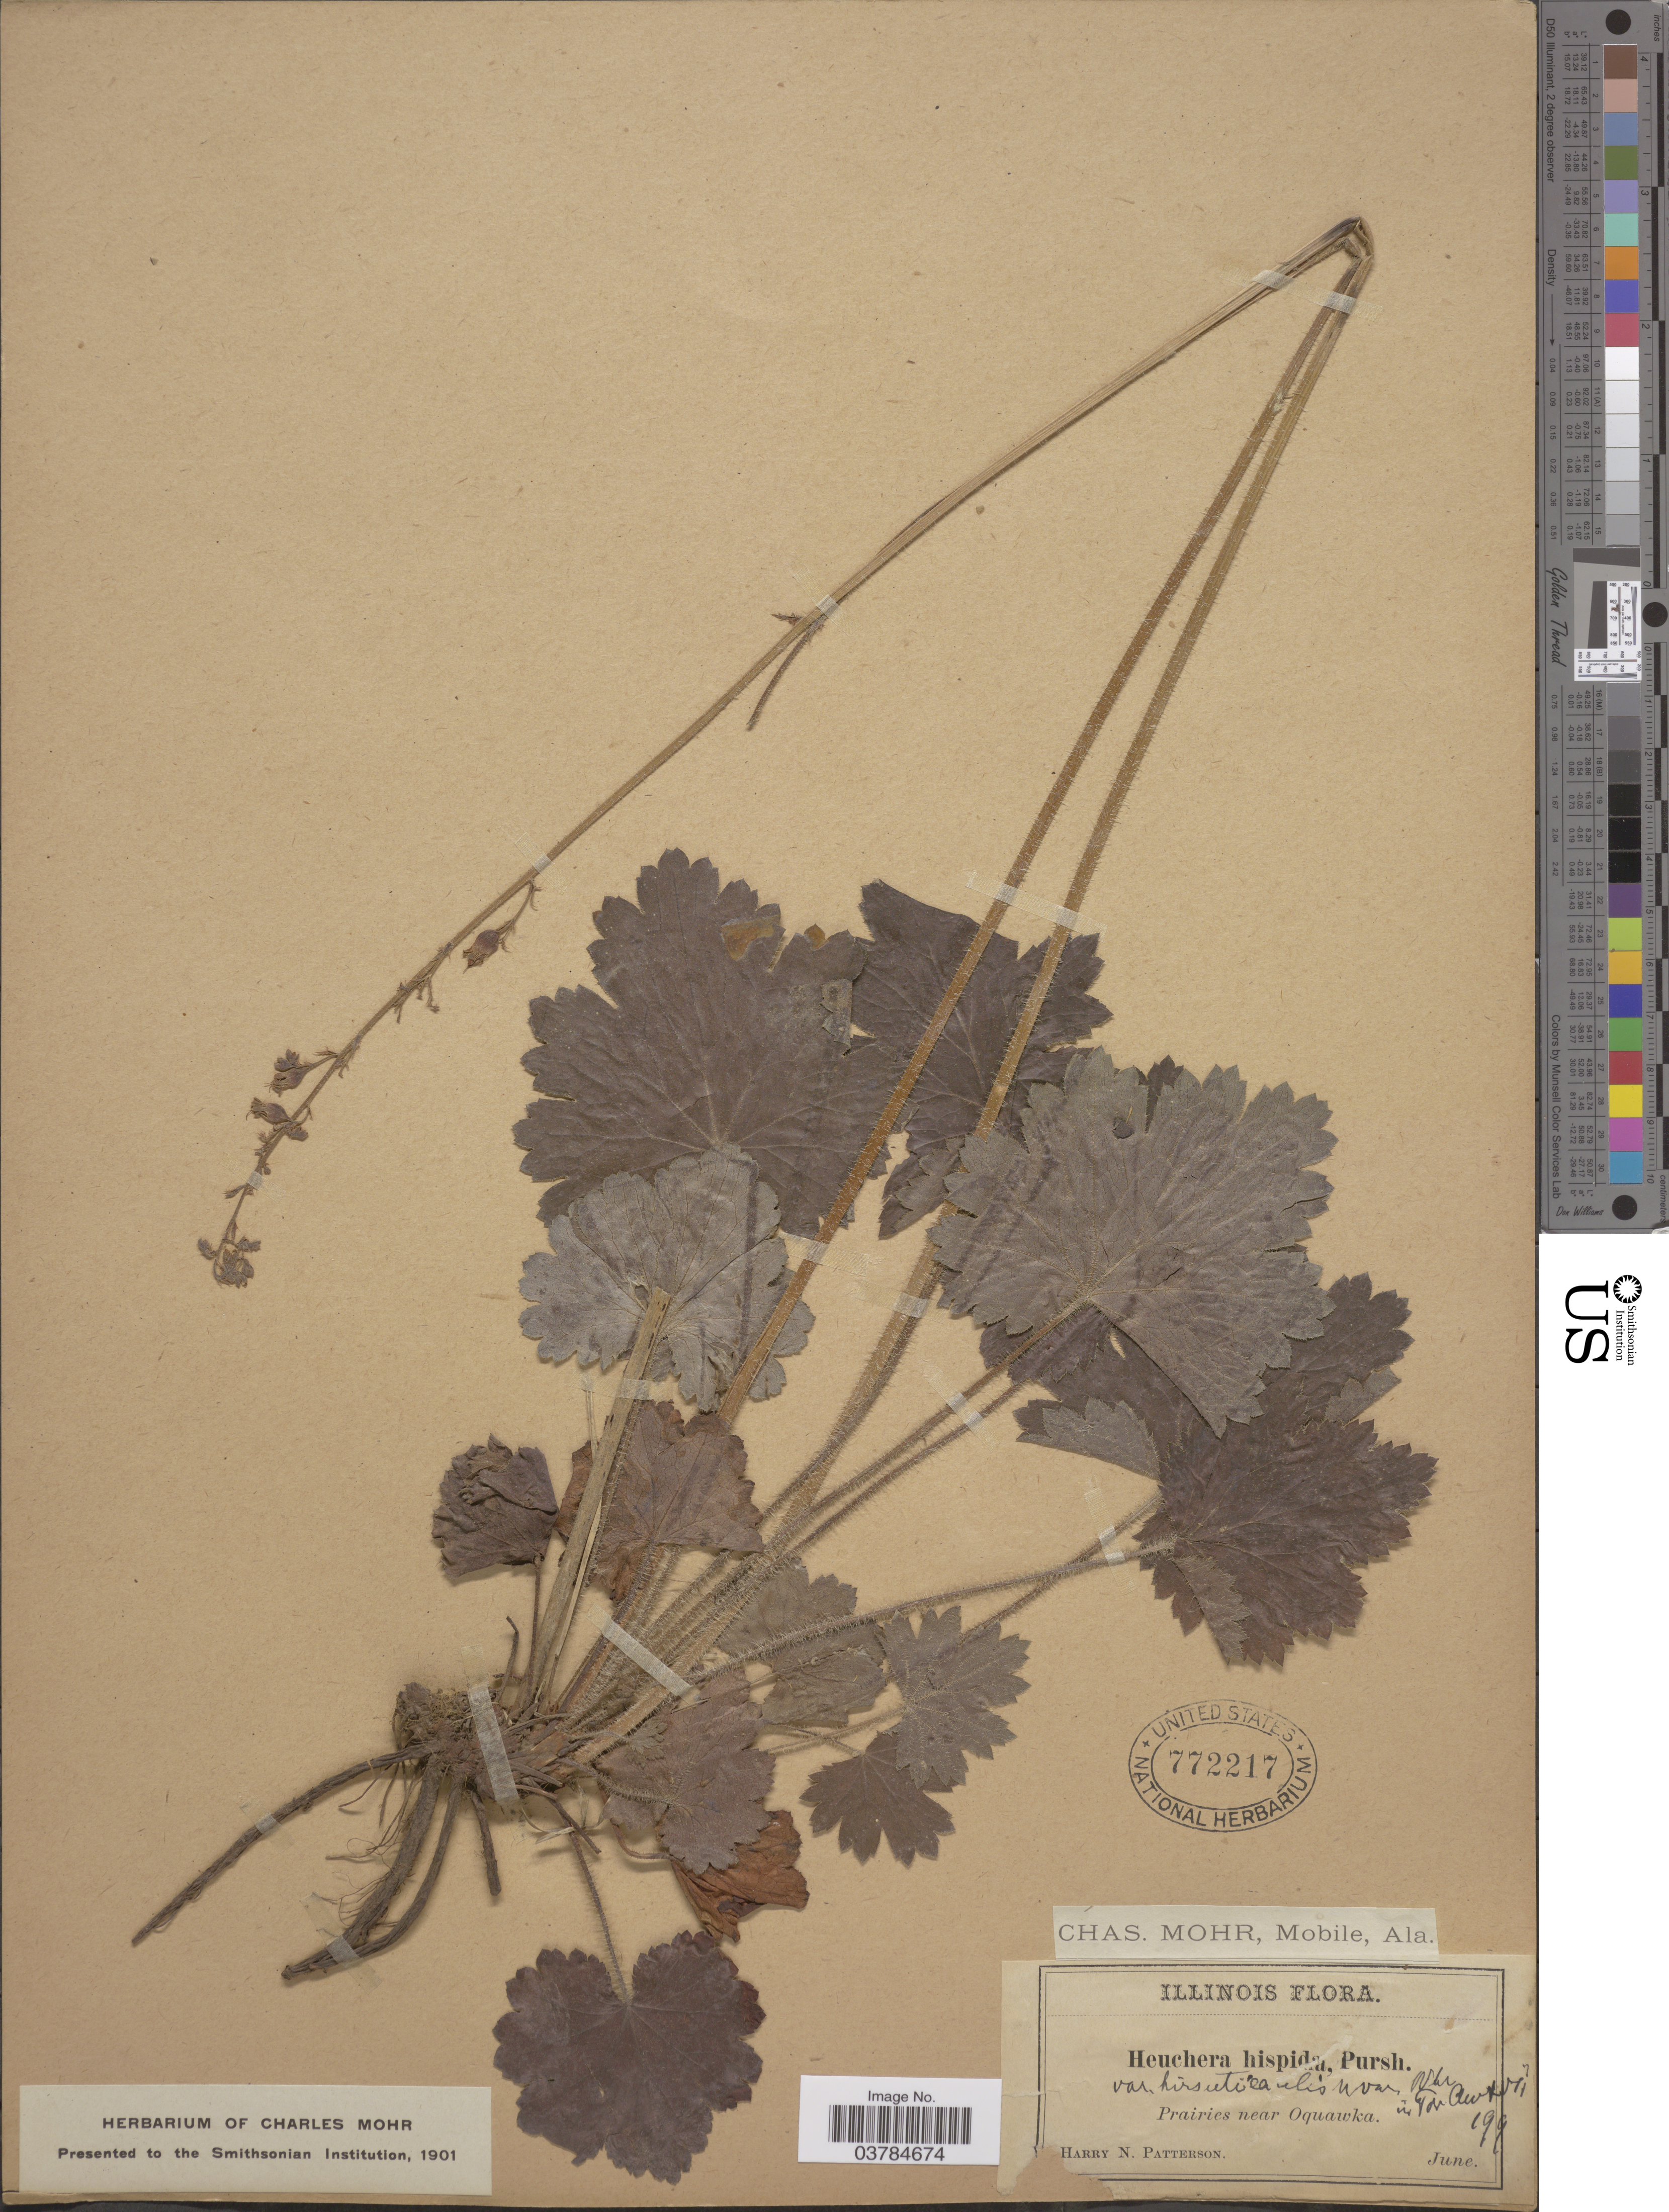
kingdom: Plantae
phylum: Tracheophyta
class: Magnoliopsida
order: Saxifragales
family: Saxifragaceae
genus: Heuchera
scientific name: Heuchera hispida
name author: Pursh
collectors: H. N. Patterson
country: United States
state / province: Illinois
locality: Prairies near Oquawka.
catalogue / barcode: US 772217